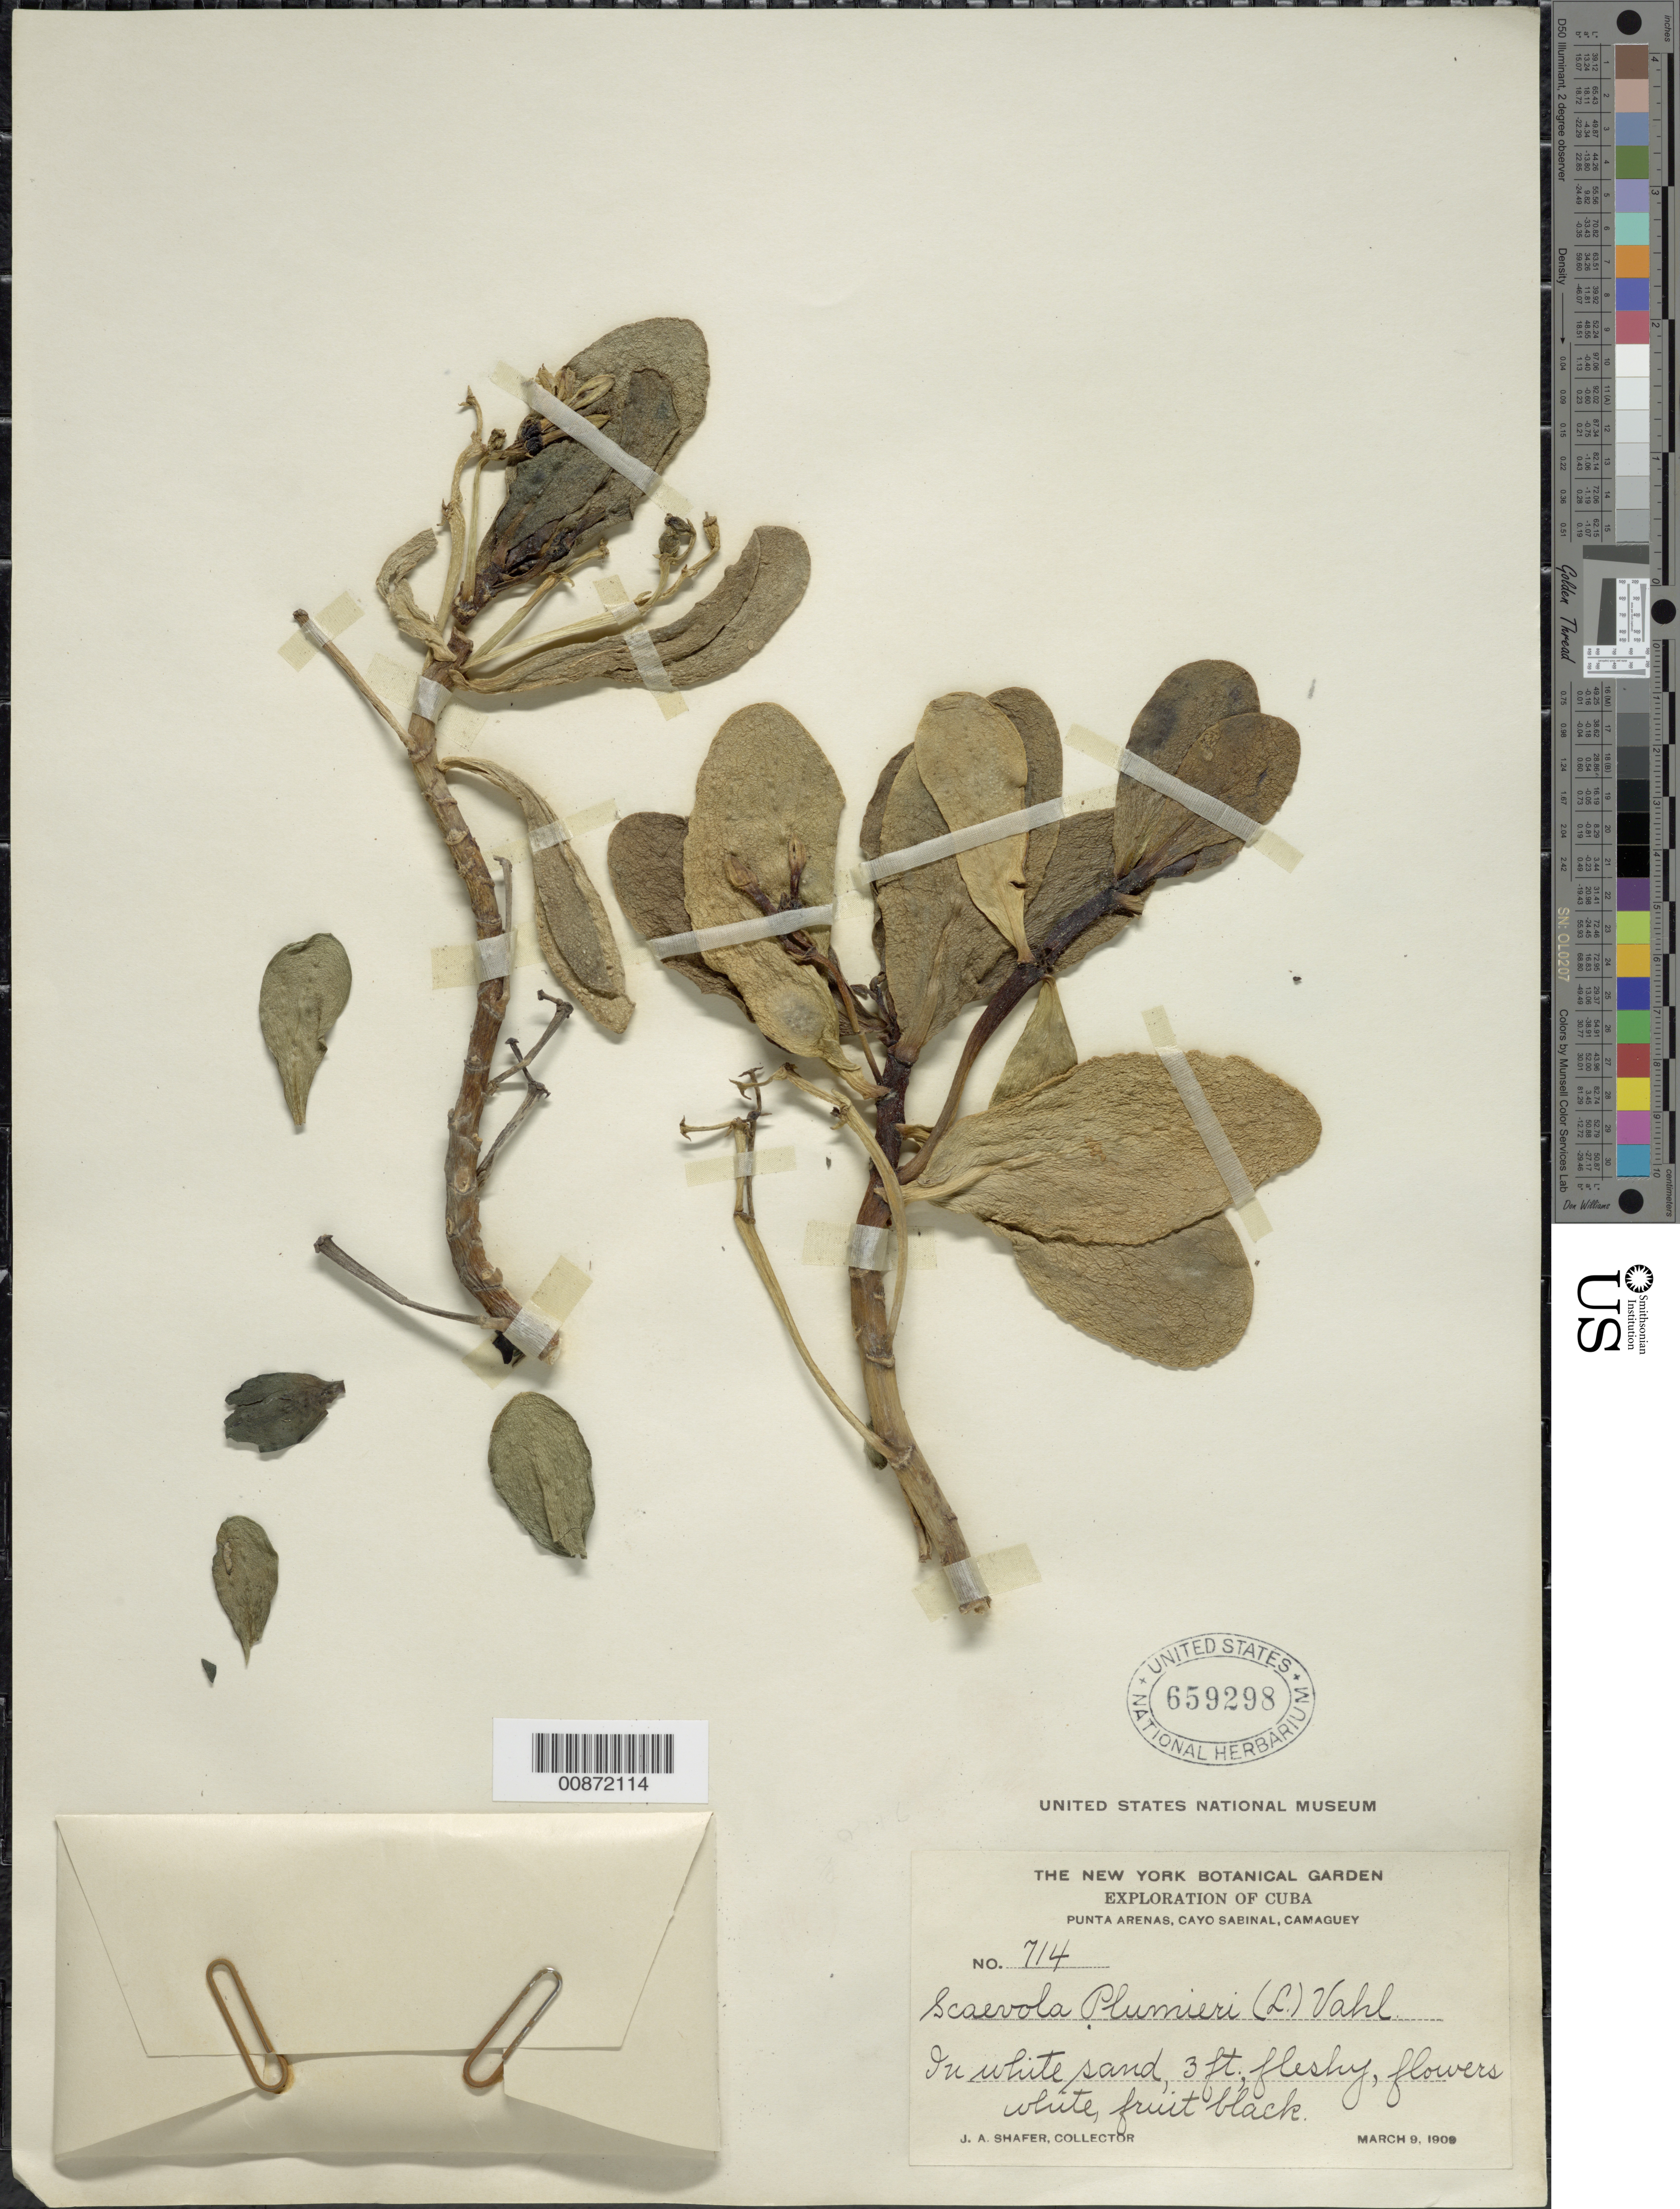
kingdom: Plantae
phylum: Tracheophyta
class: Magnoliopsida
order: Asterales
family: Goodeniaceae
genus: Scaevola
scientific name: Scaevola plumieri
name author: (L.) Vahl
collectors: J. A. Shafer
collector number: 714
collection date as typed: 09 Mar 1909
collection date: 1909-03-09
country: Cuba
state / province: Camaguey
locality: Punta Arenas, Cayo Sabinal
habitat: In white sand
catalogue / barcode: US 659298